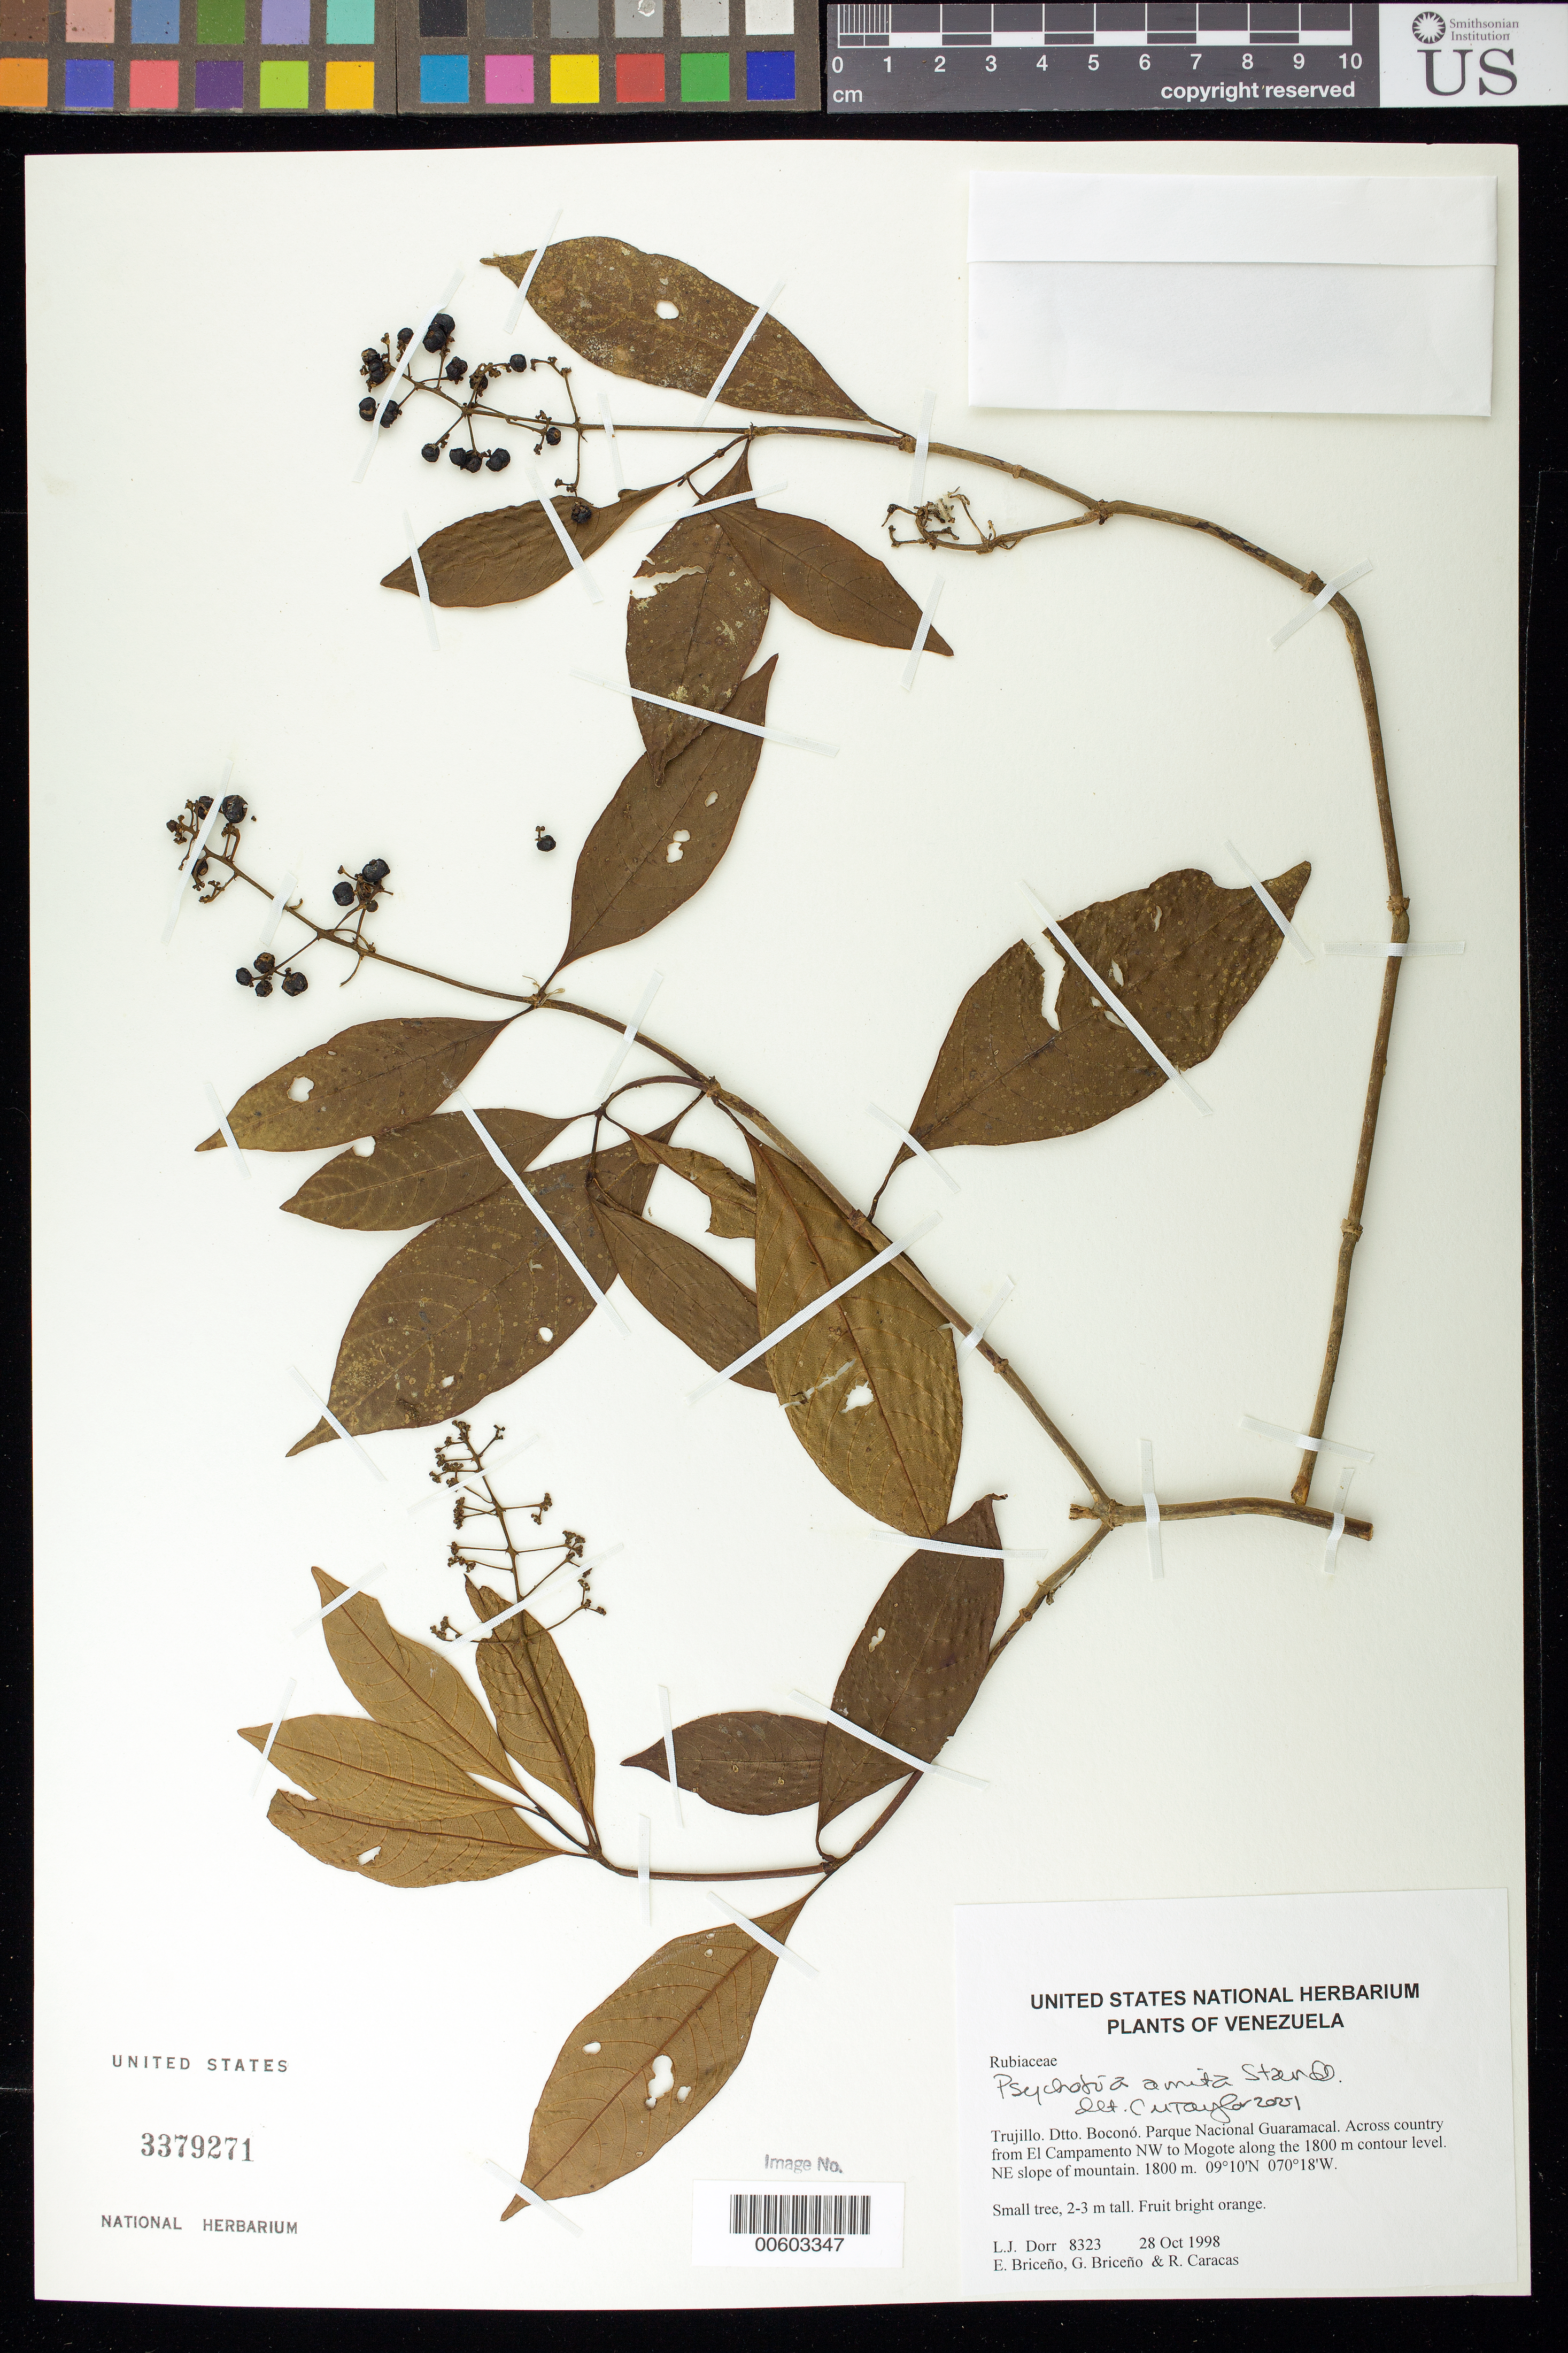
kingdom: Plantae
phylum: Tracheophyta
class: Magnoliopsida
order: Gentianales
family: Rubiaceae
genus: Psychotria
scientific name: Psychotria amita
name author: Standl.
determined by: Taylor, Charlotte M.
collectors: L. J. Dorr, E. Briceño, G. Briceño & R. Caracas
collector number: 8323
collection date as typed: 28 Oct 1998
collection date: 1998-10-28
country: Venezuela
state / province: Trujillo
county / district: Boconó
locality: Parque Nacional Guaramacal. Across country from El Campamento NW to Mogote along the 1800 m contour level. NE slope of mountain.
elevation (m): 1800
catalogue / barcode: US 3379271